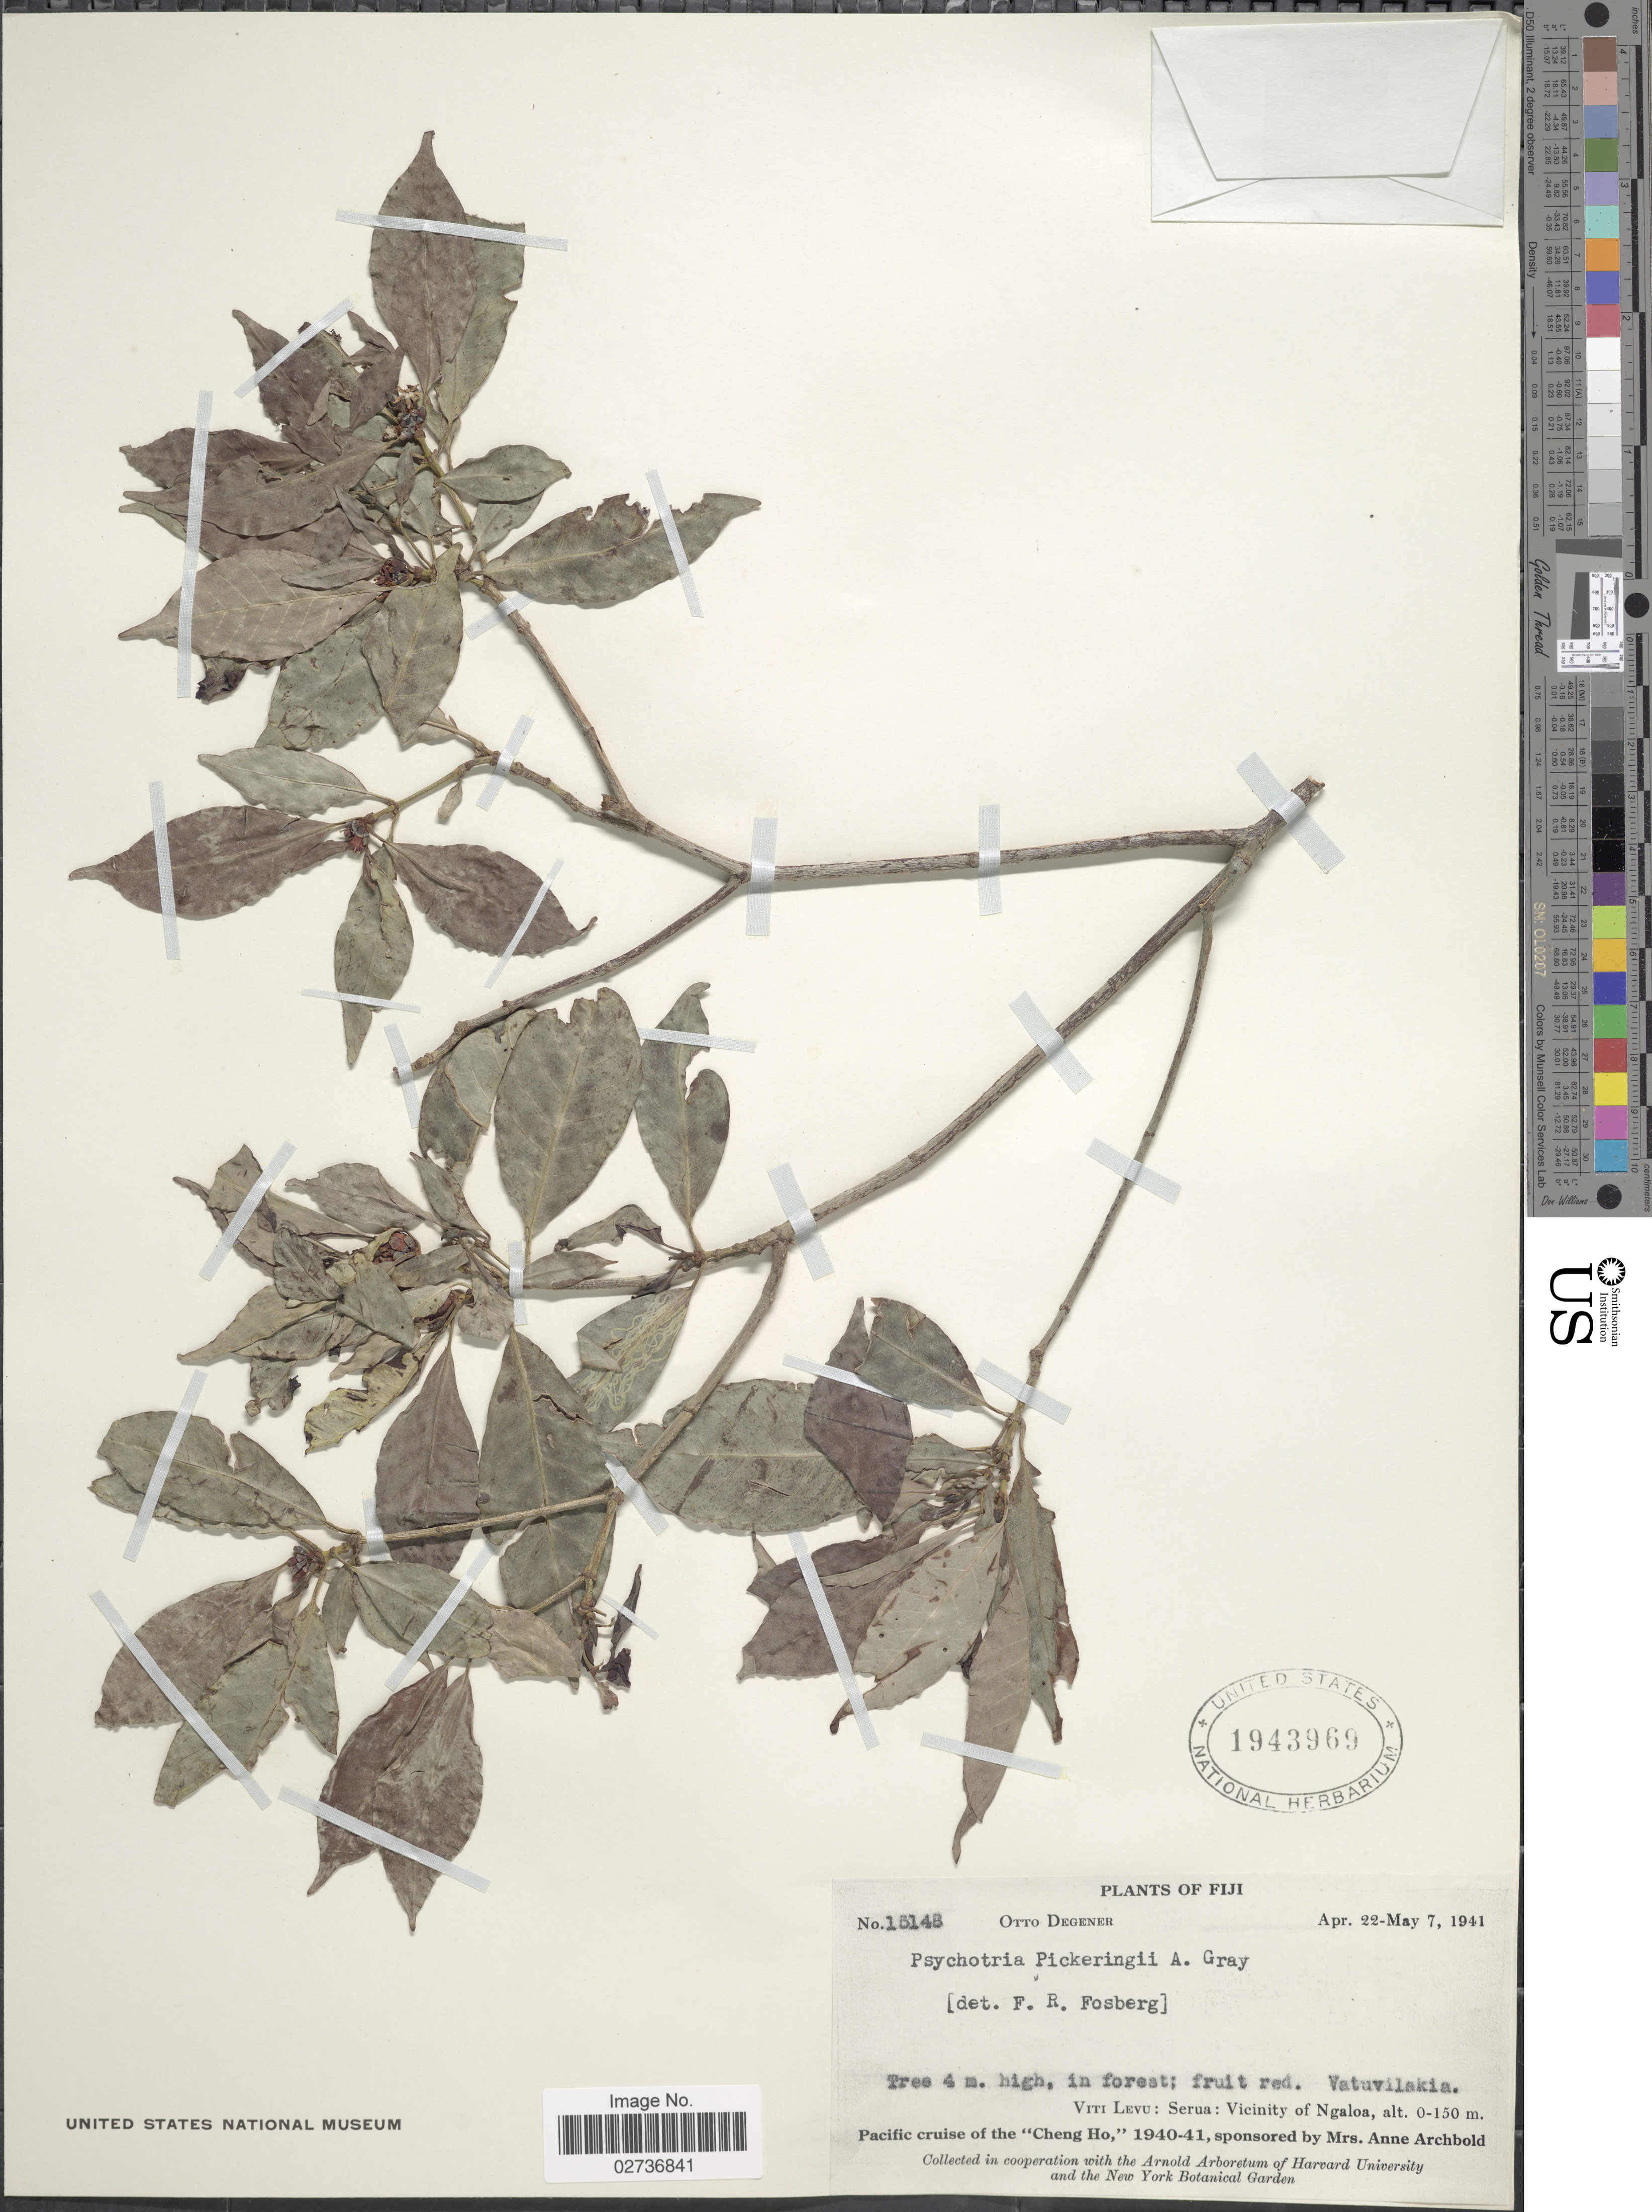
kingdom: Plantae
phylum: Tracheophyta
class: Magnoliopsida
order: Gentianales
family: Rubiaceae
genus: Psychotria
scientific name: Psychotria pickeringii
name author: A. Gray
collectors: O. Degener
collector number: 15148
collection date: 1941-04-22/1941-05-07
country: Fiji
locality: Viti Levu: Serua: Vicinity of Ngaloa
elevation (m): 0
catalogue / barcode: US 1943969